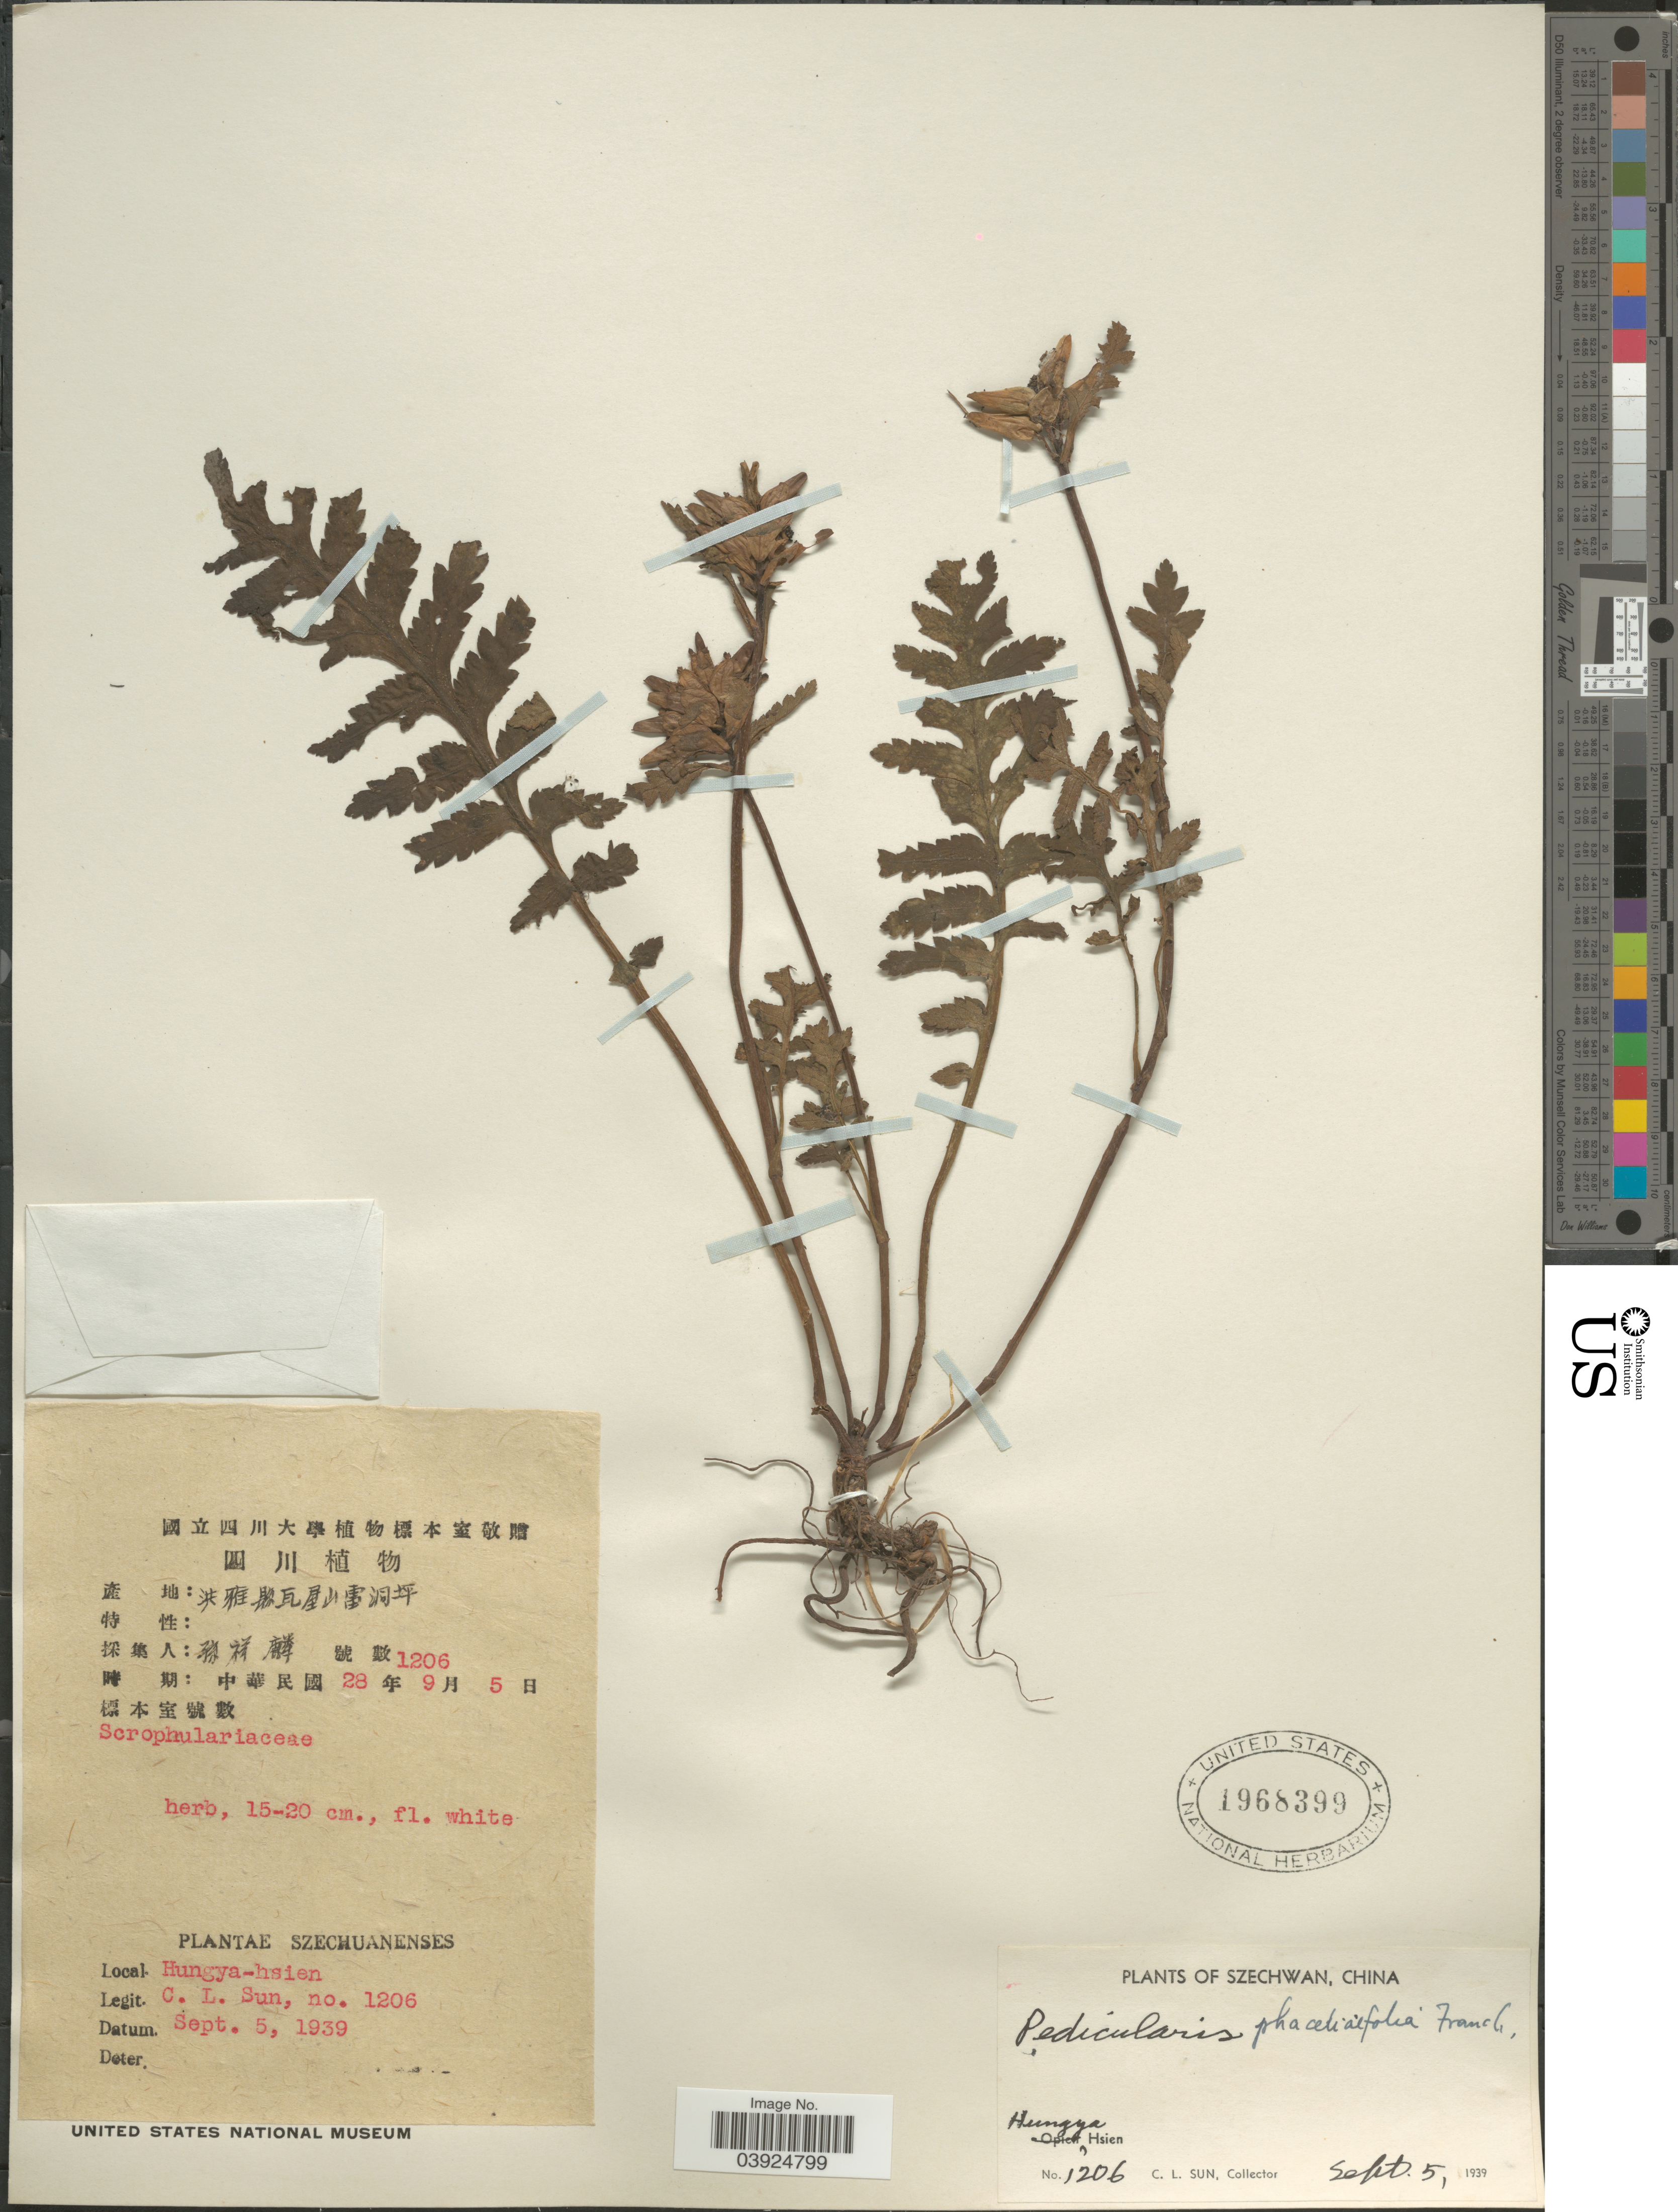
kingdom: Plantae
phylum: Tracheophyta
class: Magnoliopsida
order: Lamiales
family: Orobanchaceae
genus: Pedicularis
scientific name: Pedicularis phaceliifolia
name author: Franch.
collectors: C. Sun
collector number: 1206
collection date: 1939-09-05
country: China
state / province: Sichuan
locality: Szechwan. Hungya-hsien.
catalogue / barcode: US 1968399